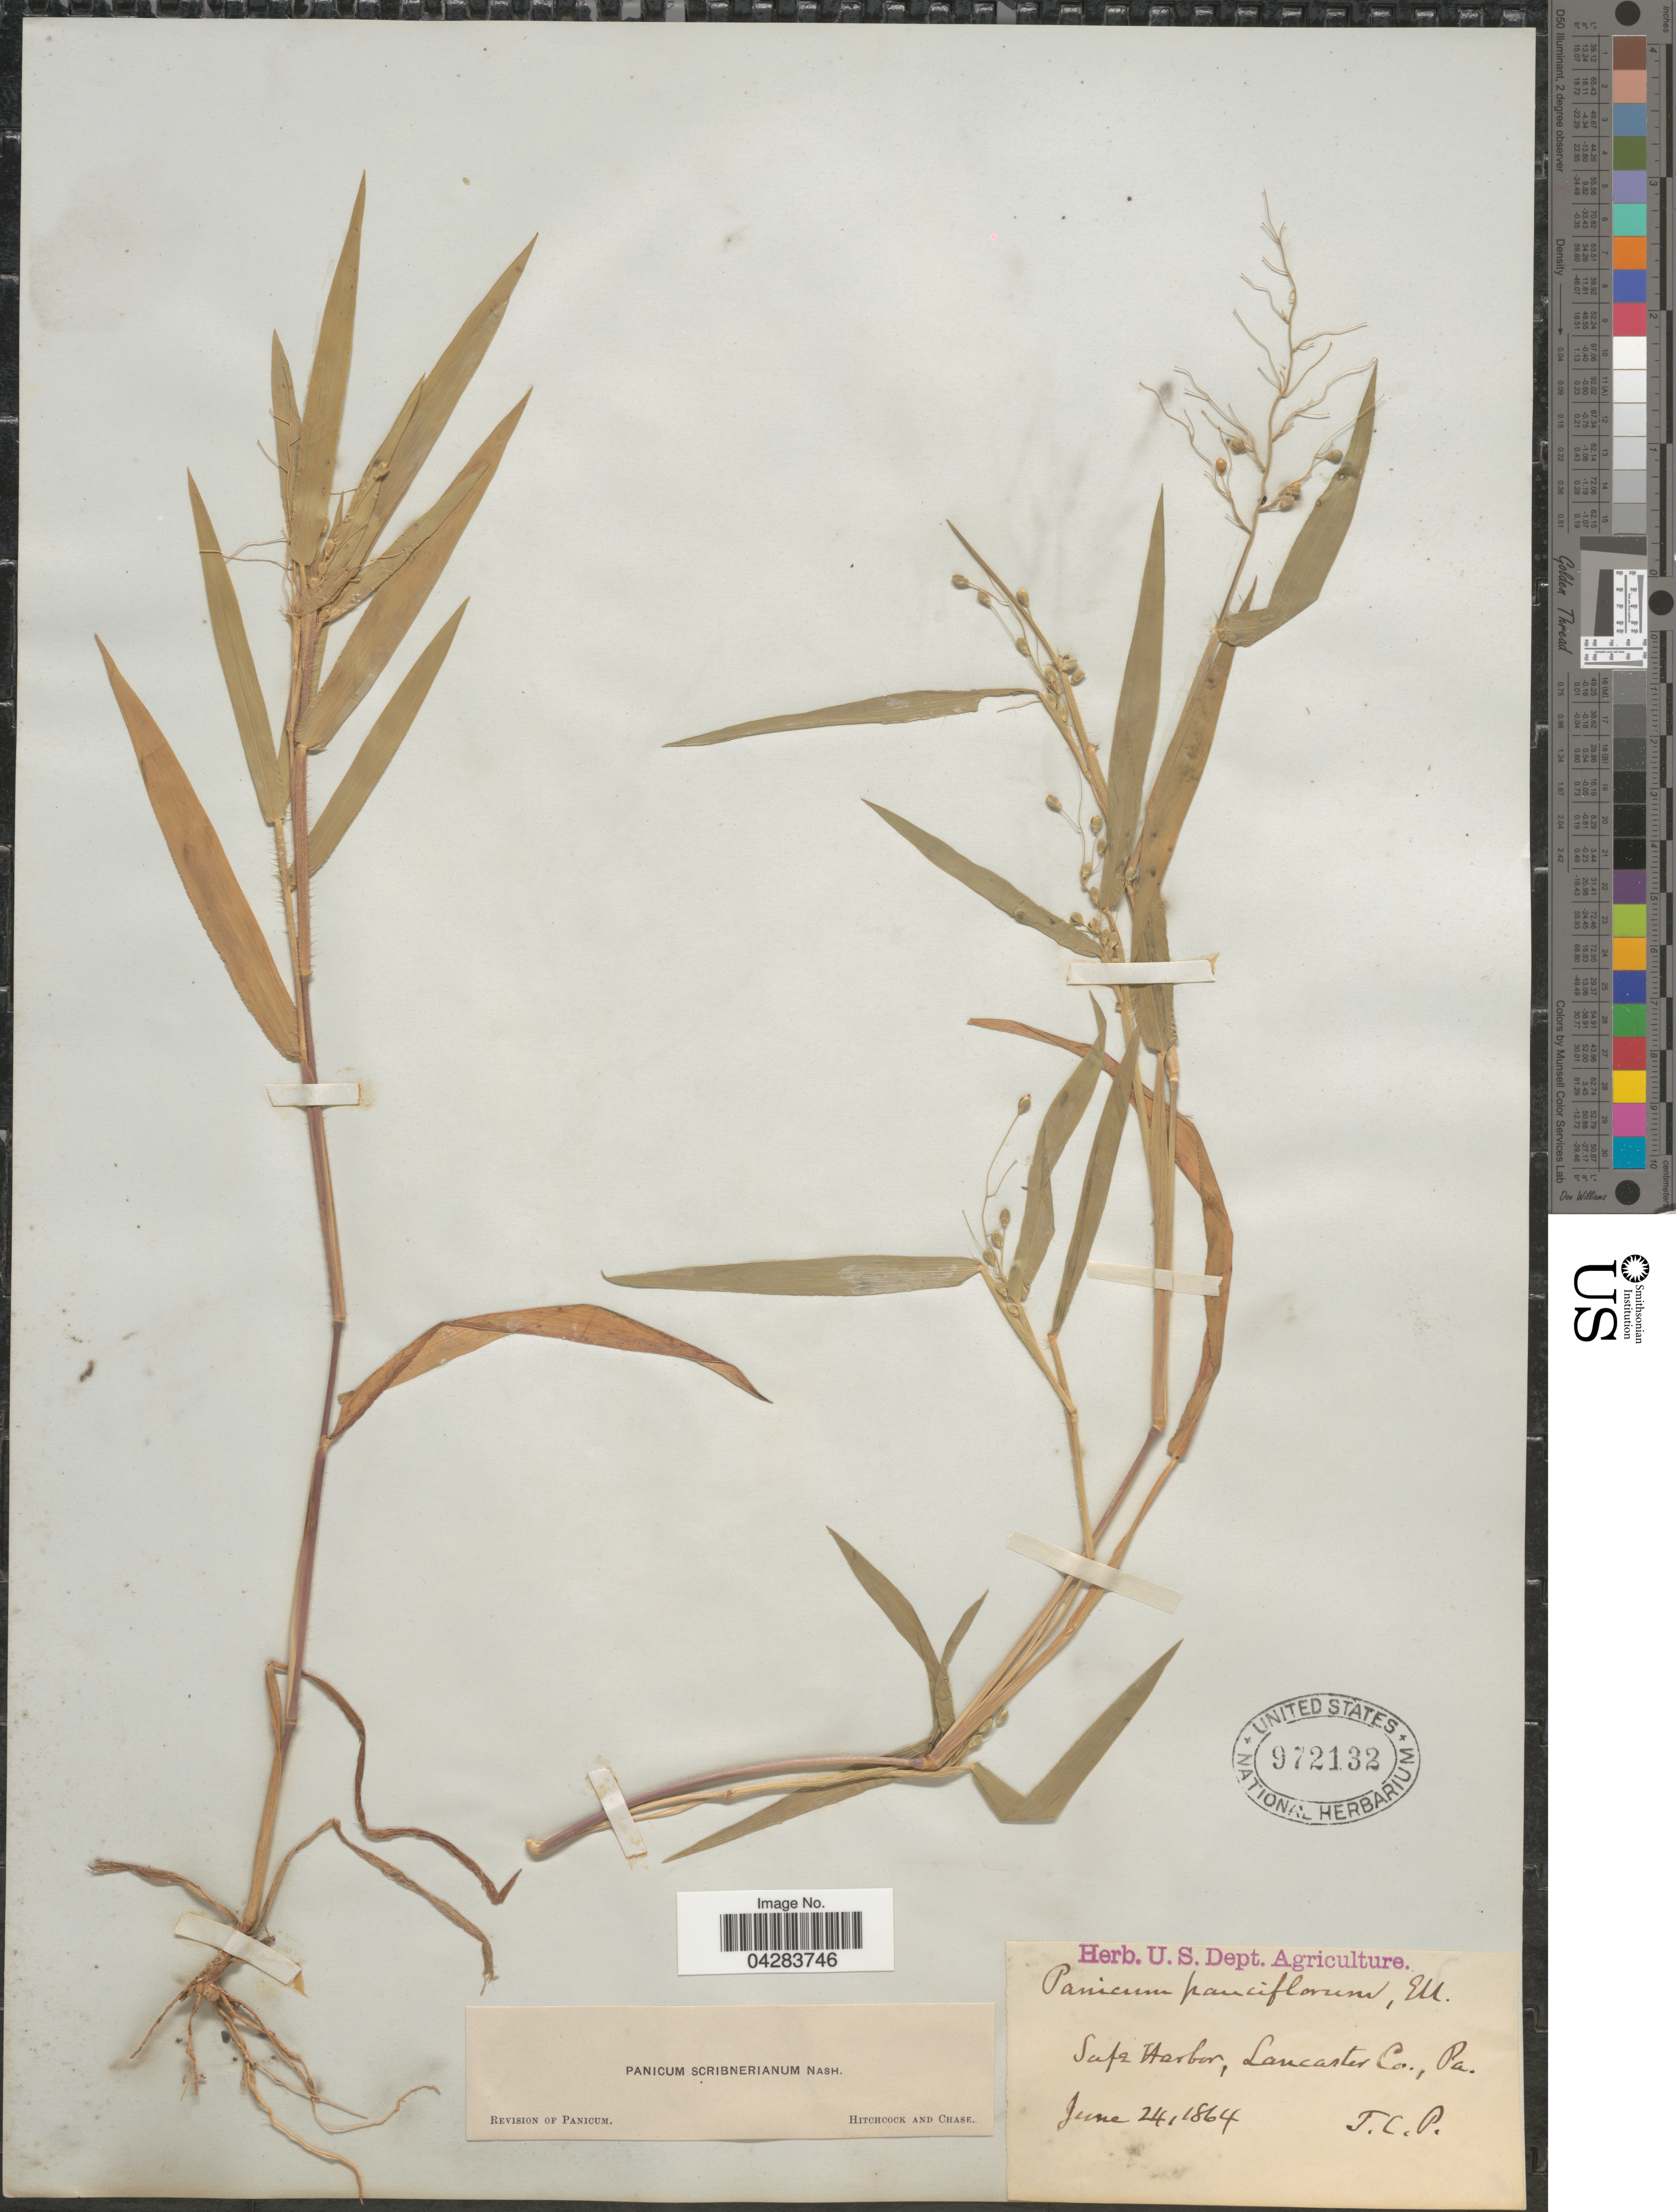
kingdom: Plantae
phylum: Tracheophyta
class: Liliopsida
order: Poales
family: Poaceae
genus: Dichanthelium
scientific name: Dichanthelium oligosanthes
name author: (Schult.) Gould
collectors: T. C. P.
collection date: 1864-06-24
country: United States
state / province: Pennsylvania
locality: Safe Harbor, Lancaster Co.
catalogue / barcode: US 972132